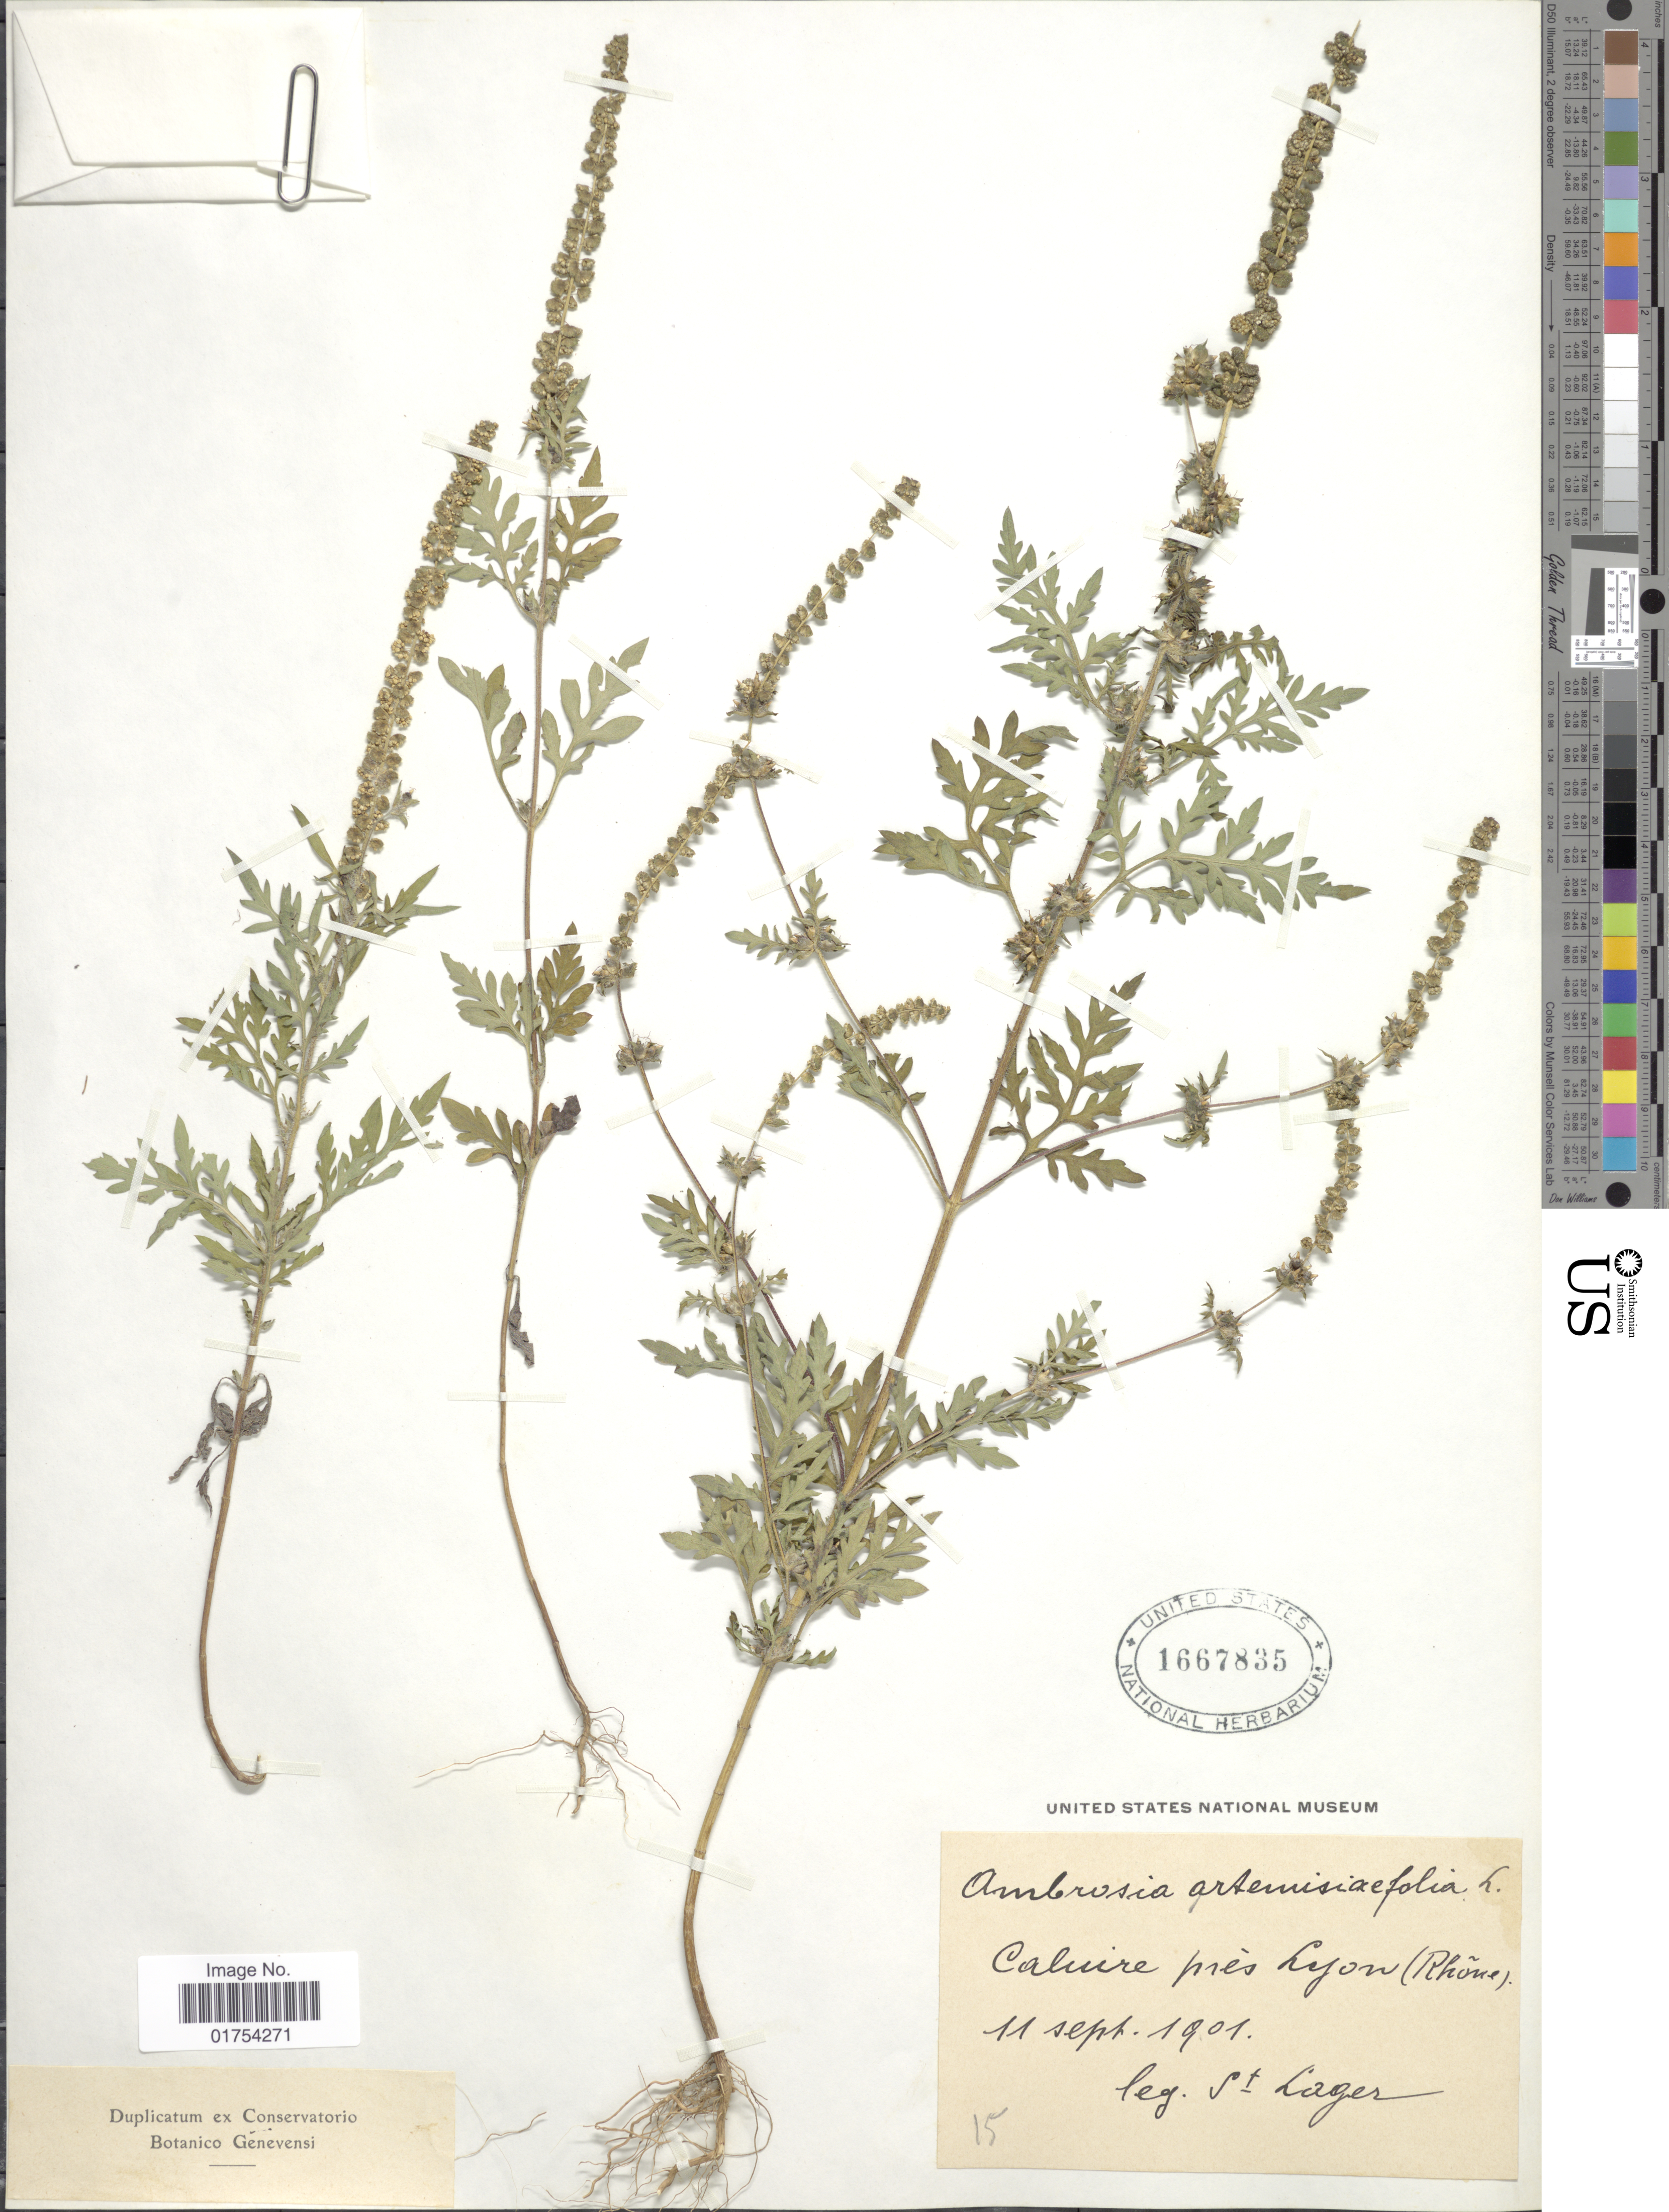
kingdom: Plantae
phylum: Tracheophyta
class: Magnoliopsida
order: Asterales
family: Asteraceae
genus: Ambrosia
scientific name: Ambrosia artemisiifolia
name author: L.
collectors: -. St. Lager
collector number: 15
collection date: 1901-09-11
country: France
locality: Caluire pres Lyon (Rhone) [interpreted]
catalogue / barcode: US 1667835